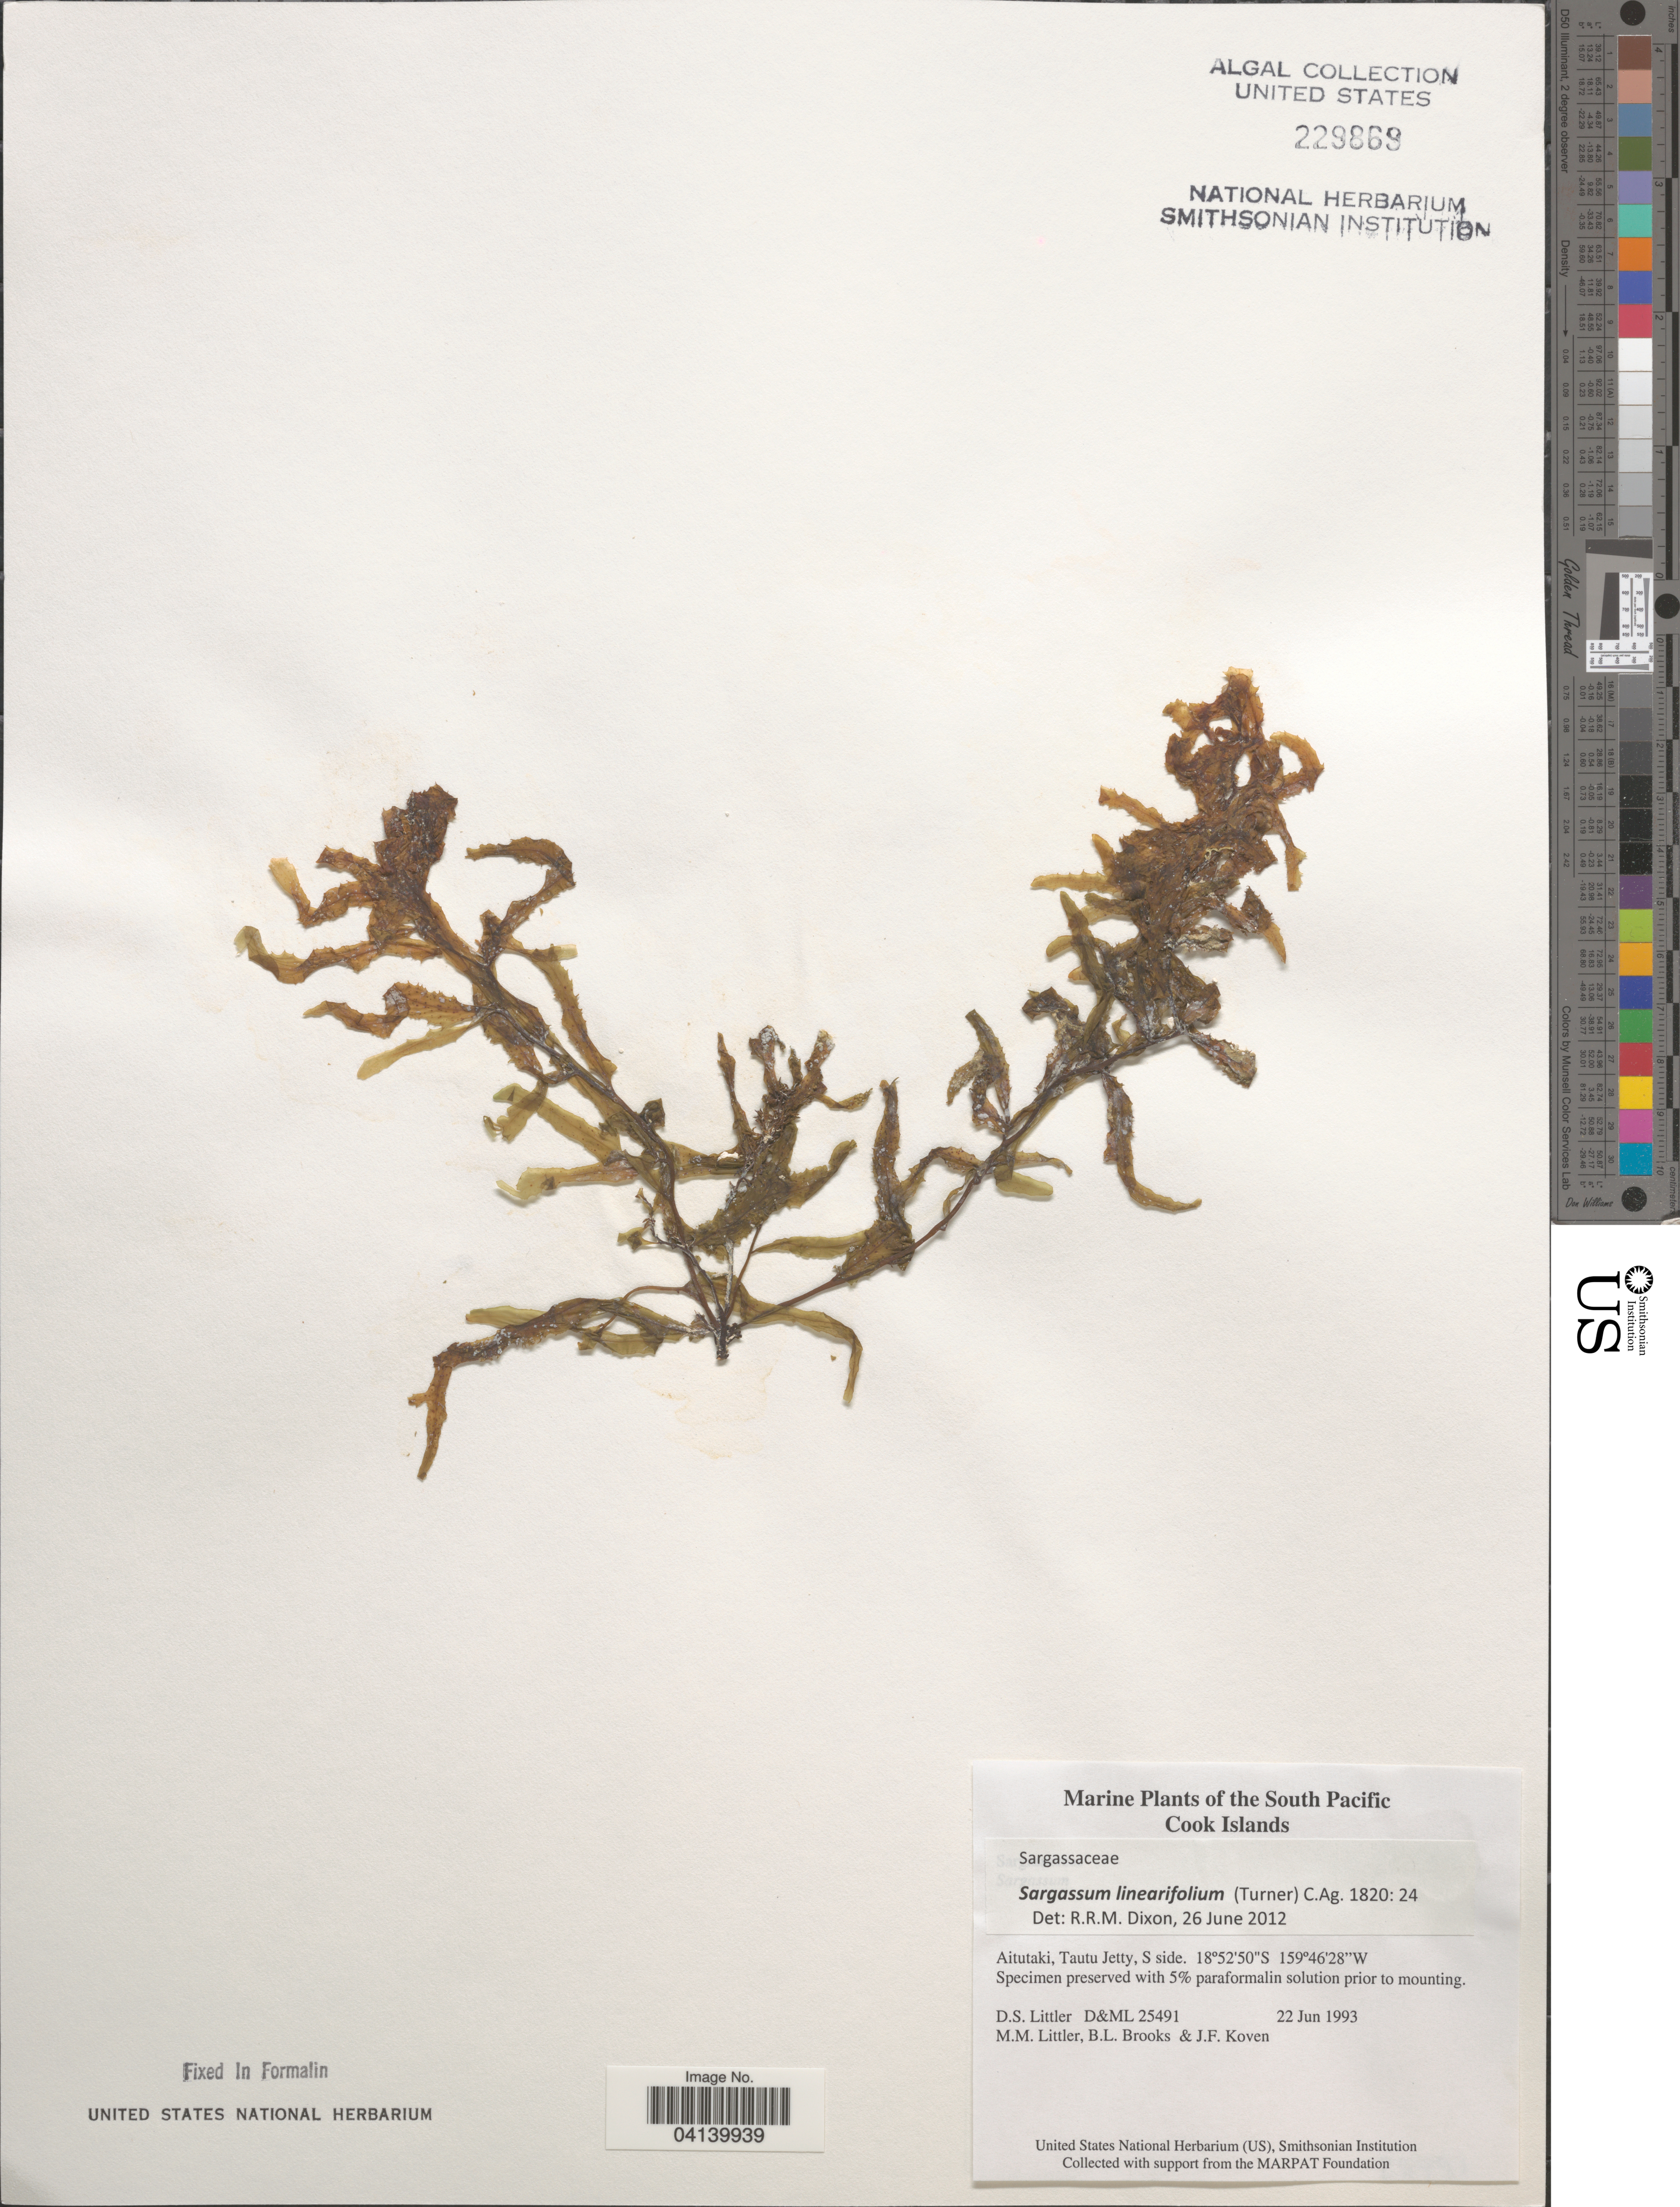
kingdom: Chromista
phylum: Ochrophyta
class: Phaeophyceae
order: Fucales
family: Sargassaceae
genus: Sargassum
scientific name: Sargassum linearifolium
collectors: D. S. Littler, B. Brooks & J. Koven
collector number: D&ML 25491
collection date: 1993-06-22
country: Cook Islands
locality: The South Pacific Cook Islands. Aitutaki, Tautu Jetty, S side.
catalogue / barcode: US 229869